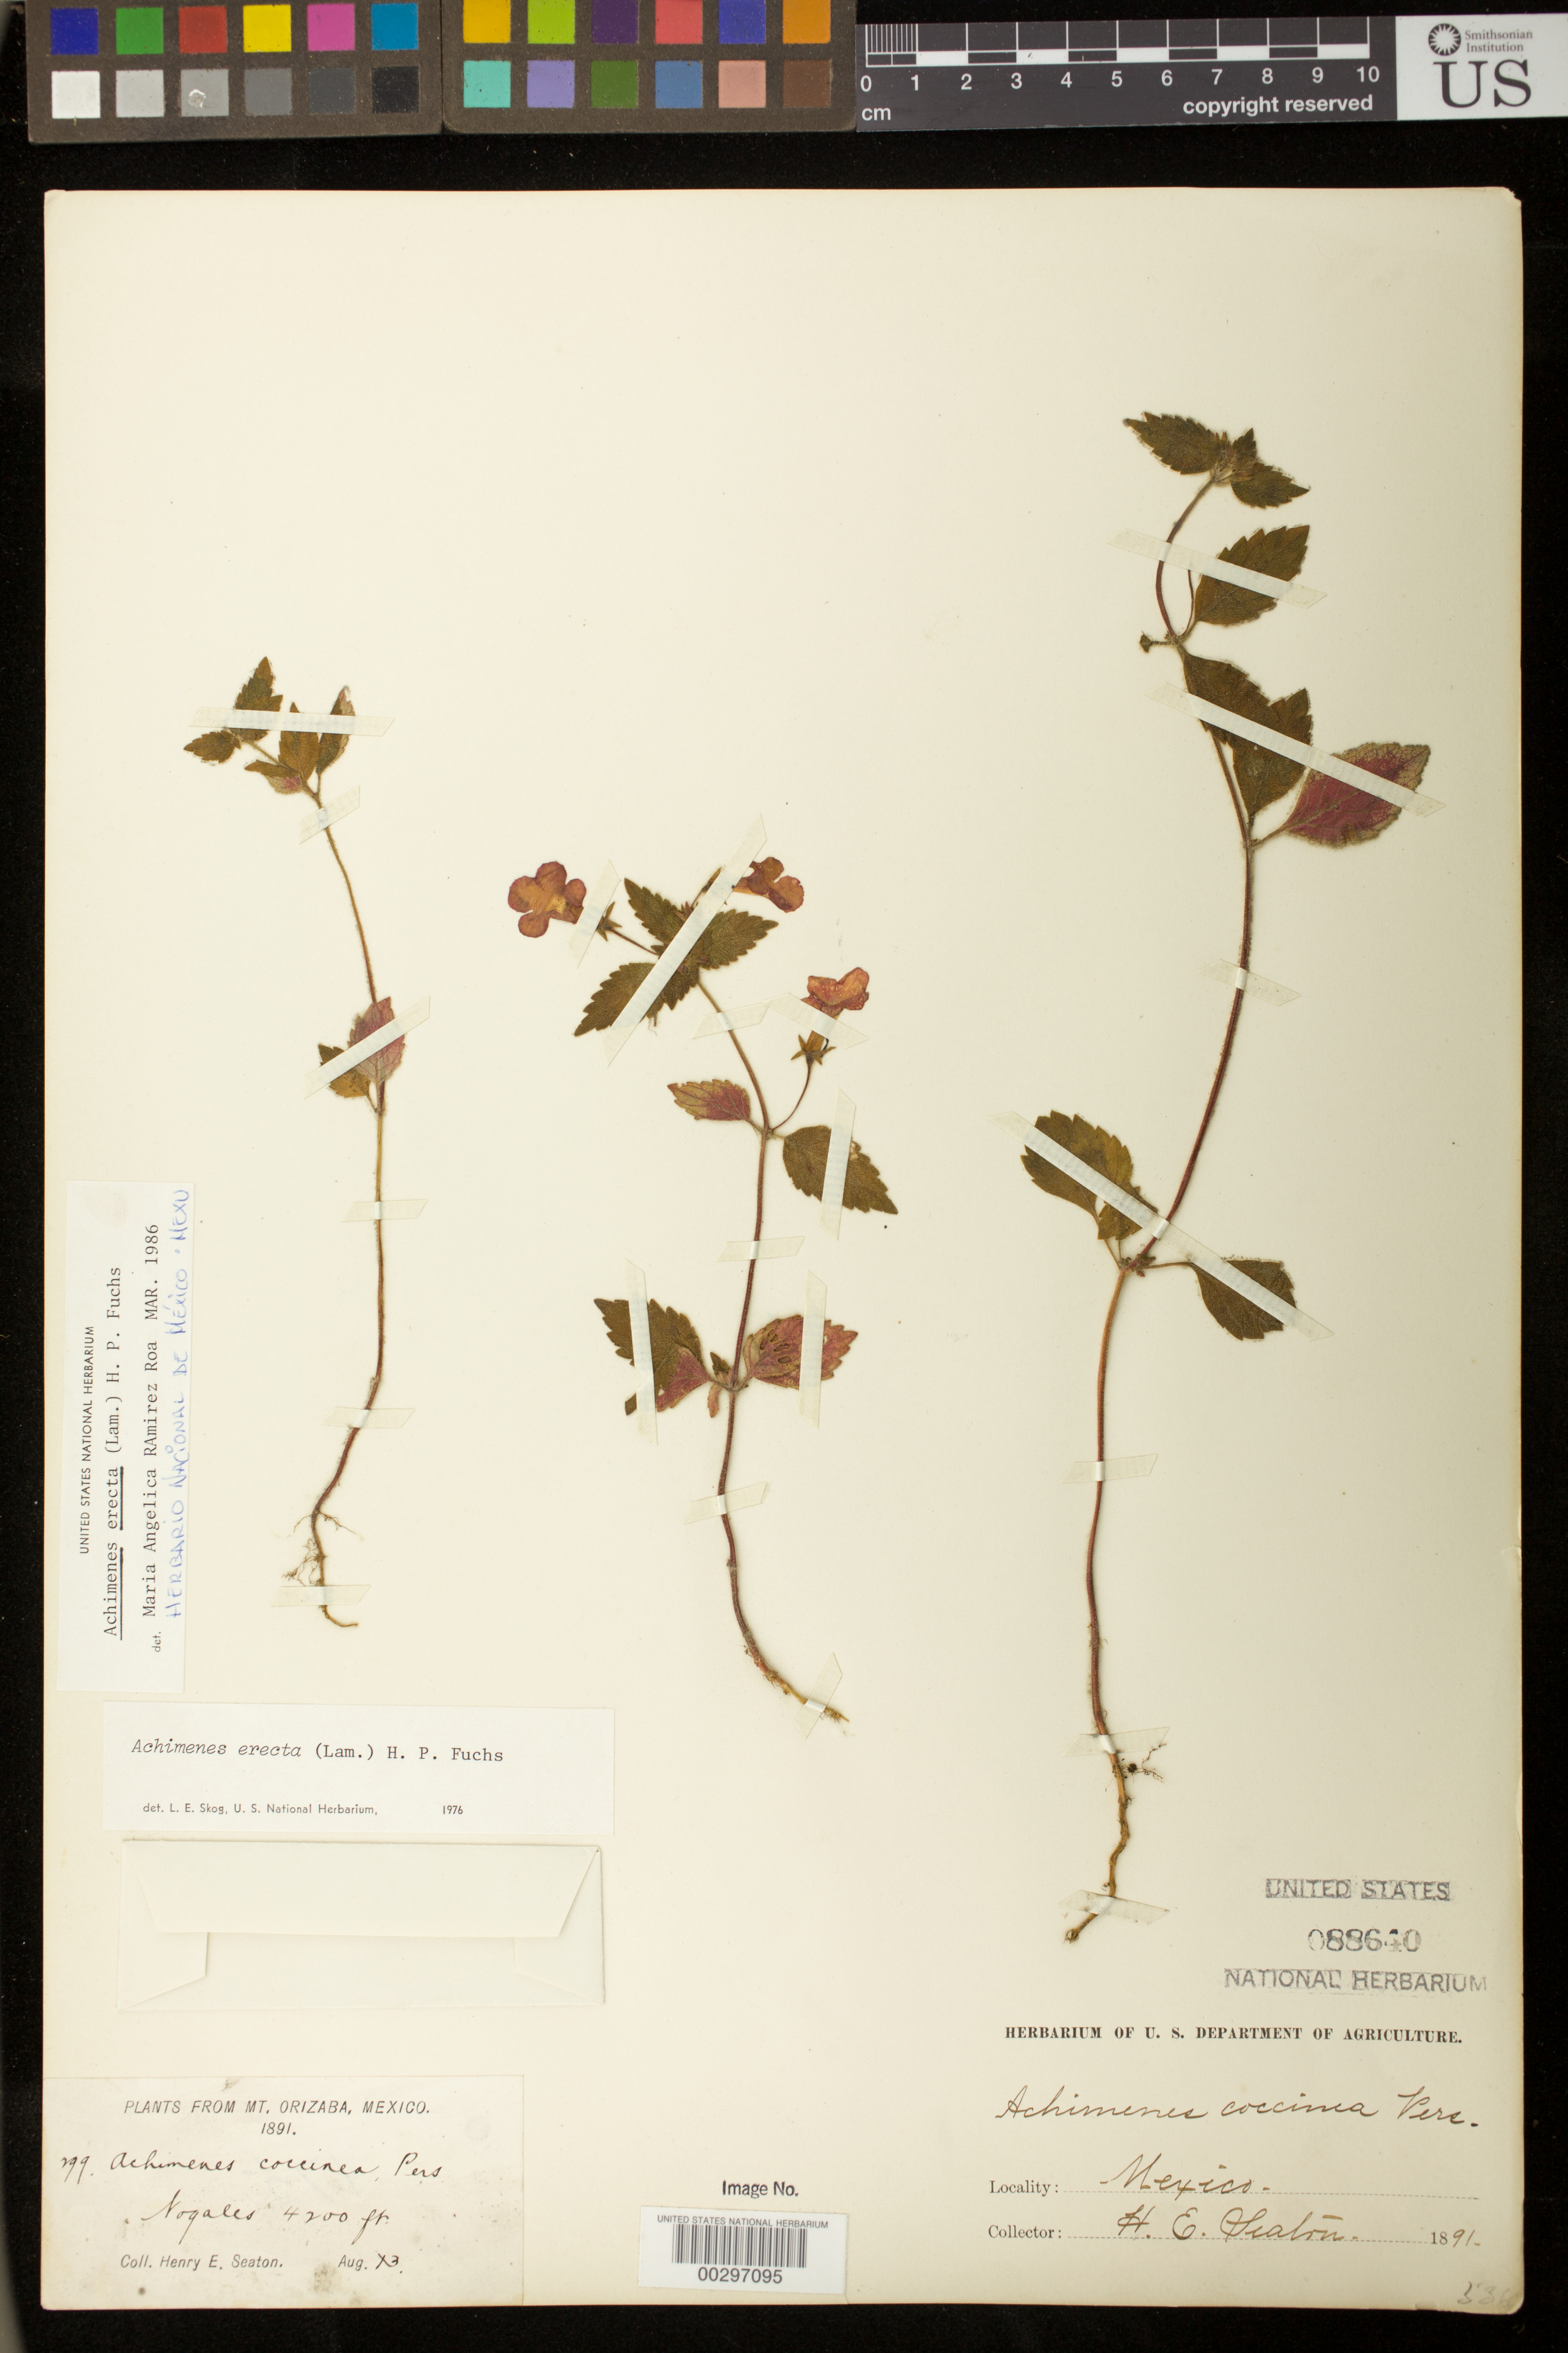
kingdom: Plantae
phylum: Tracheophyta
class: Magnoliopsida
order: Lamiales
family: Gesneriaceae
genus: Achimenes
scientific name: Achimenes erecta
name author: (Lam.) H.P. Fuchs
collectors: H. E. Seaton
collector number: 299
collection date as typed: Aug 1891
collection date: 1891-08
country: Mexico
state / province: Veracruz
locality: Mt Orizaba, Nagales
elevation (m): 1280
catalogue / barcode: US 88640